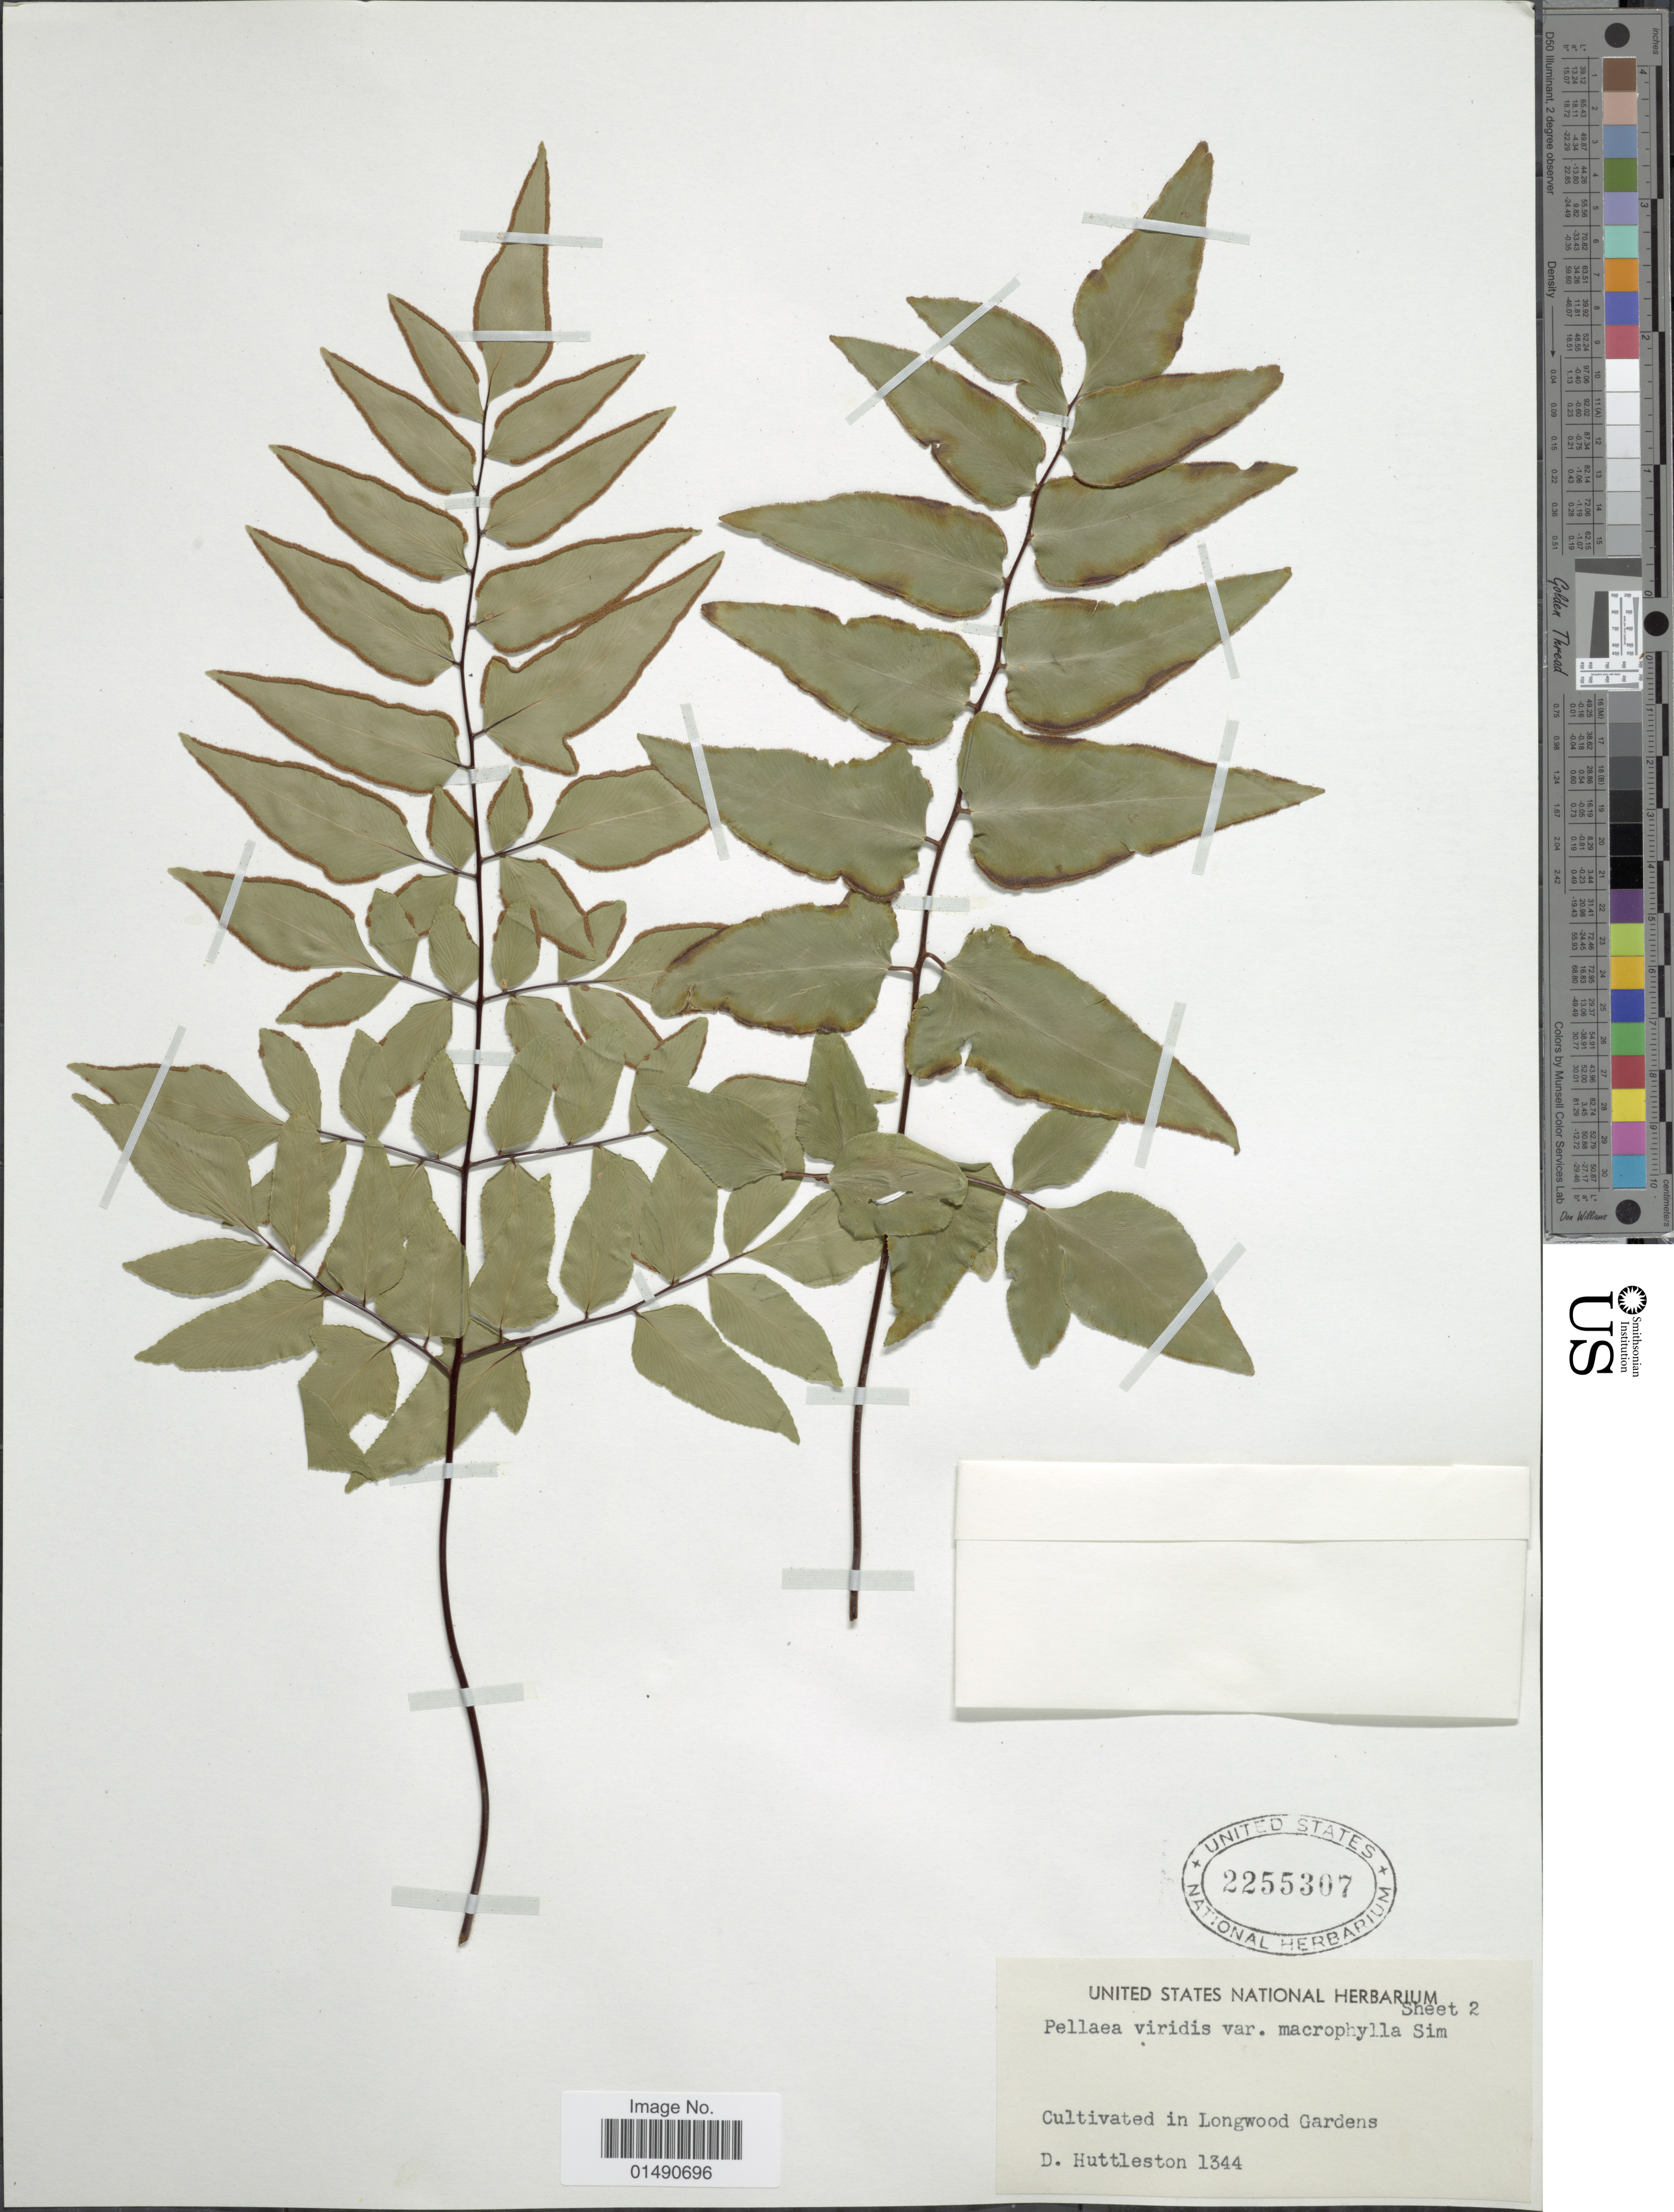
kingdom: Plantae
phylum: Tracheophyta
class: Polypodiopsida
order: Polypodiales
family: Pteridaceae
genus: Pellaea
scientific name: Pellaea viridis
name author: (Forssk.) Prantl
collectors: D. G. Huttleston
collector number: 1344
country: United States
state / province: Pennsylvania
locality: Longwood Gardens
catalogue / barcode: US 2255307